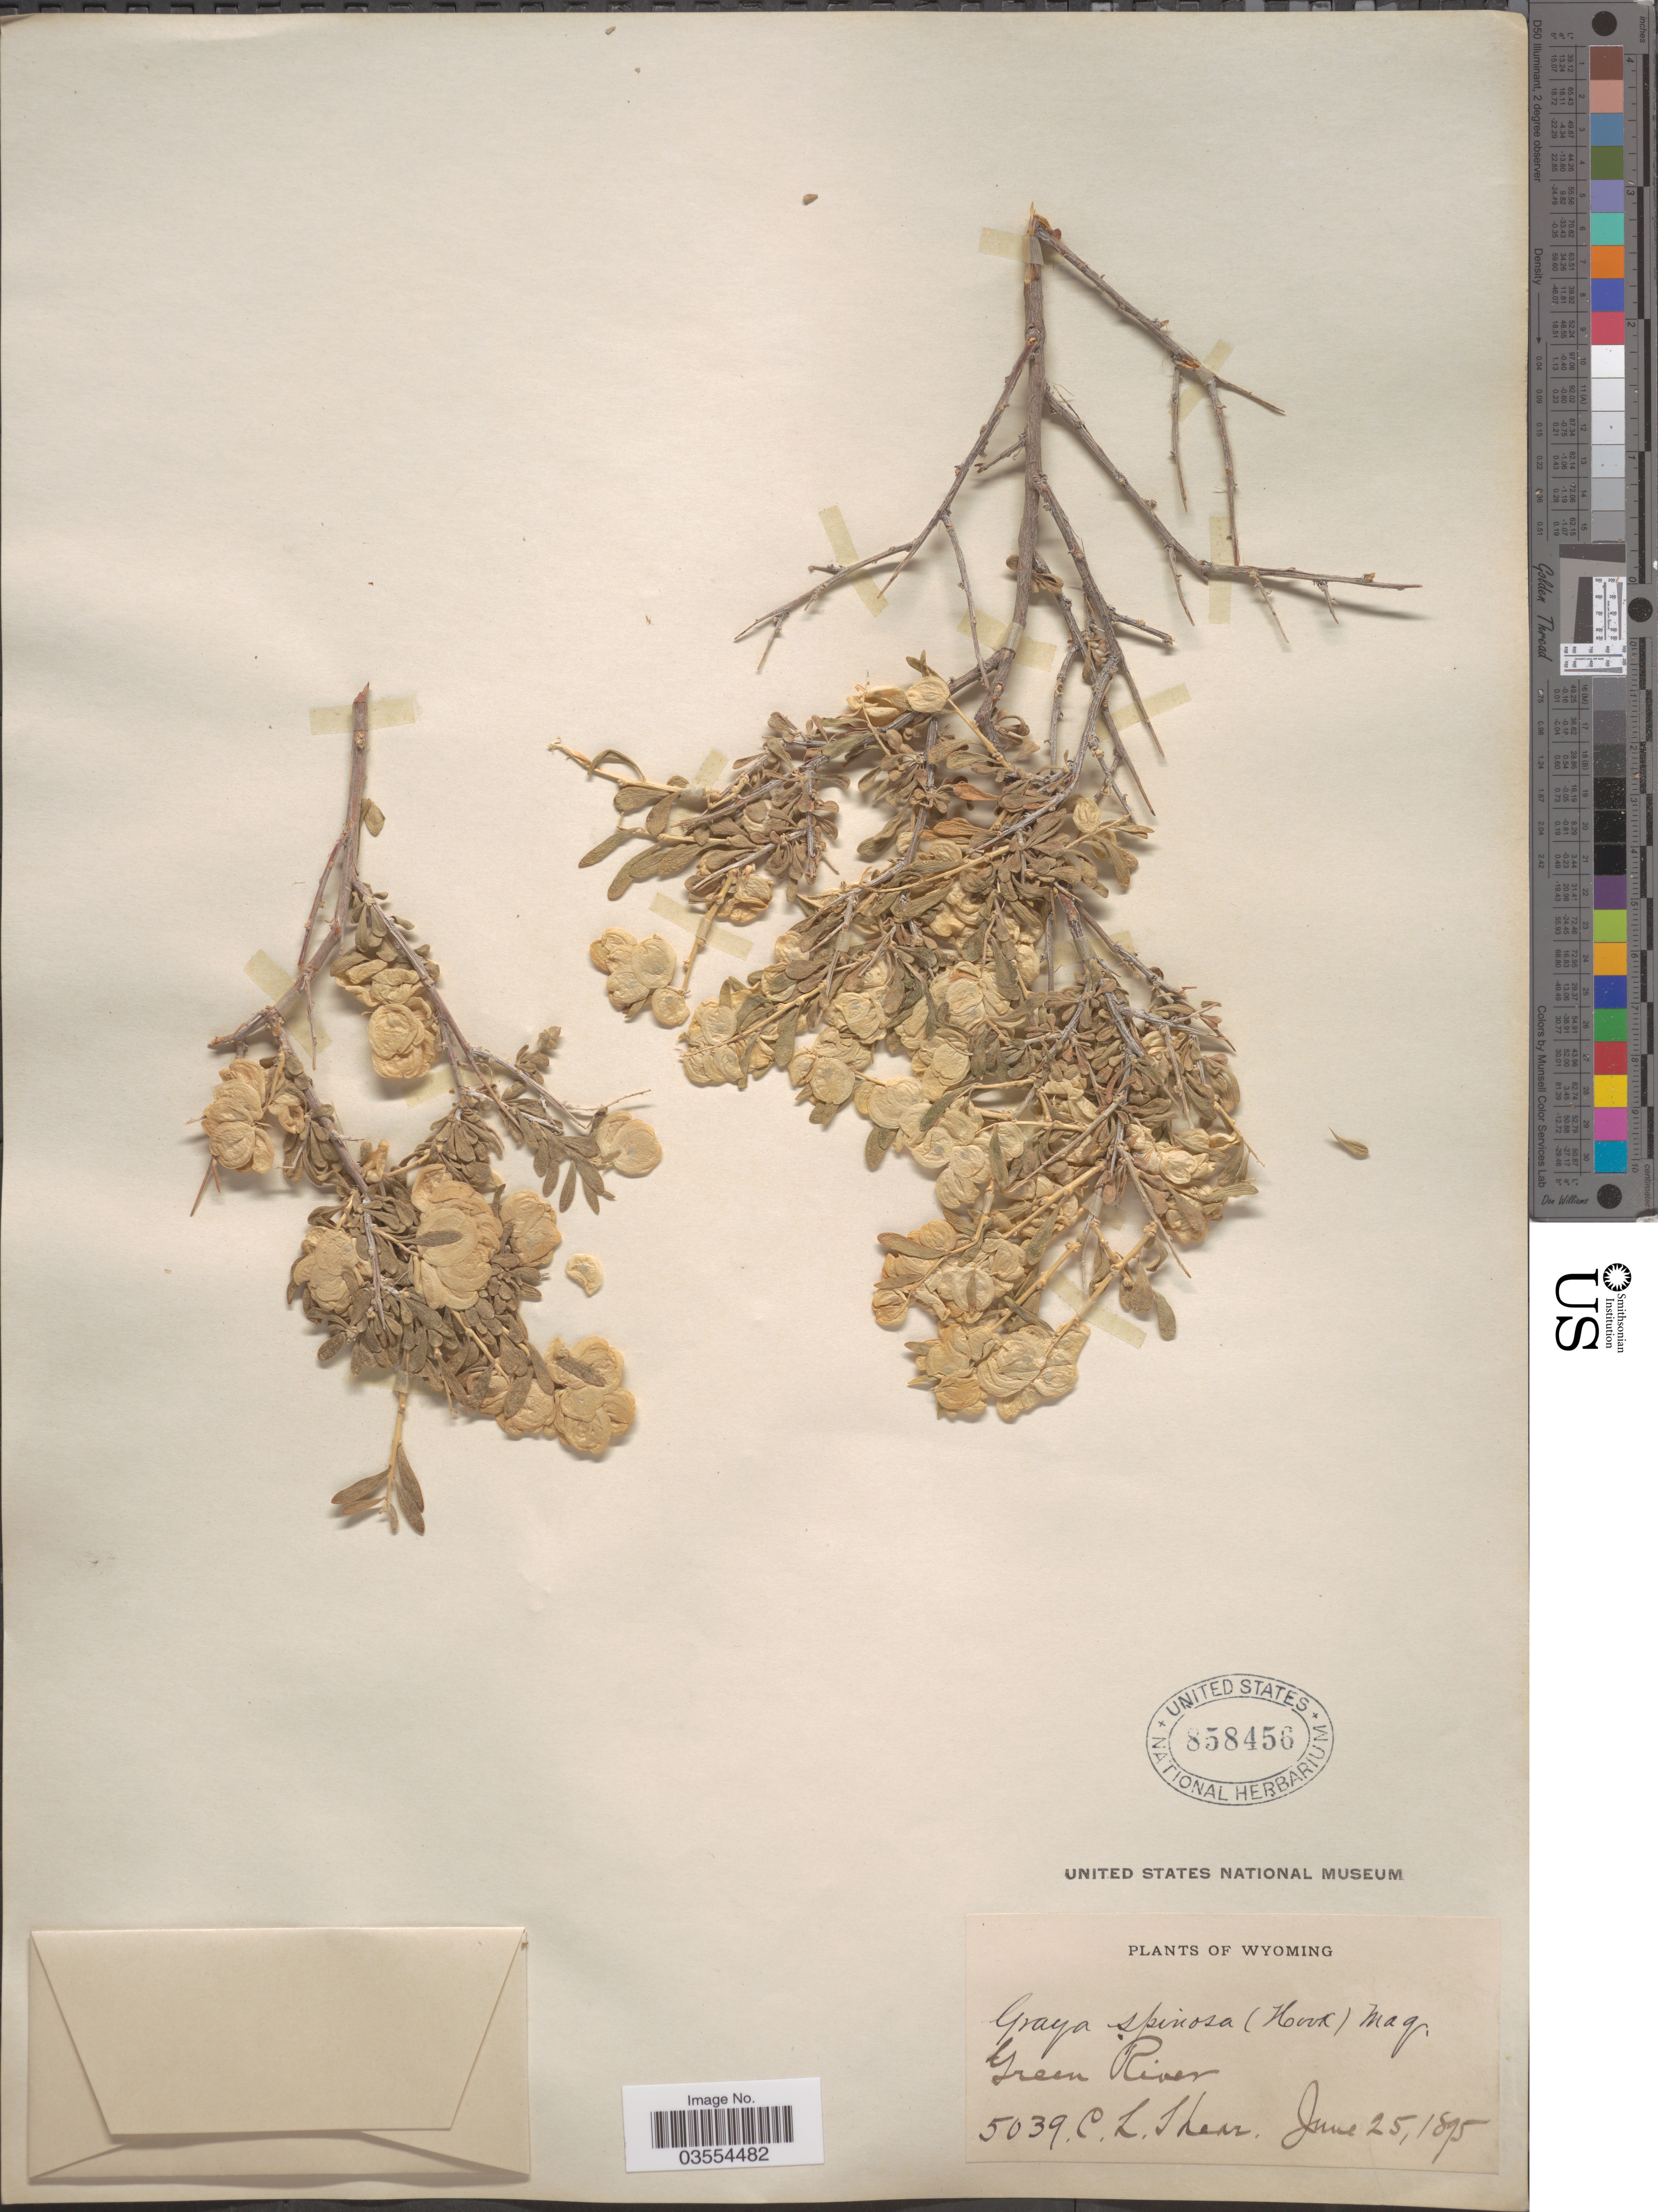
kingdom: Plantae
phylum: Tracheophyta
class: Magnoliopsida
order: Caryophyllales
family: Amaranthaceae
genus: Grayia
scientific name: Grayia spinosa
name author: (Hook.) Moq.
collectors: C. L. Shear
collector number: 5039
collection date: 1895-06-25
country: United States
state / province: Wyoming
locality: Green River.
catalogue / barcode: US 858456